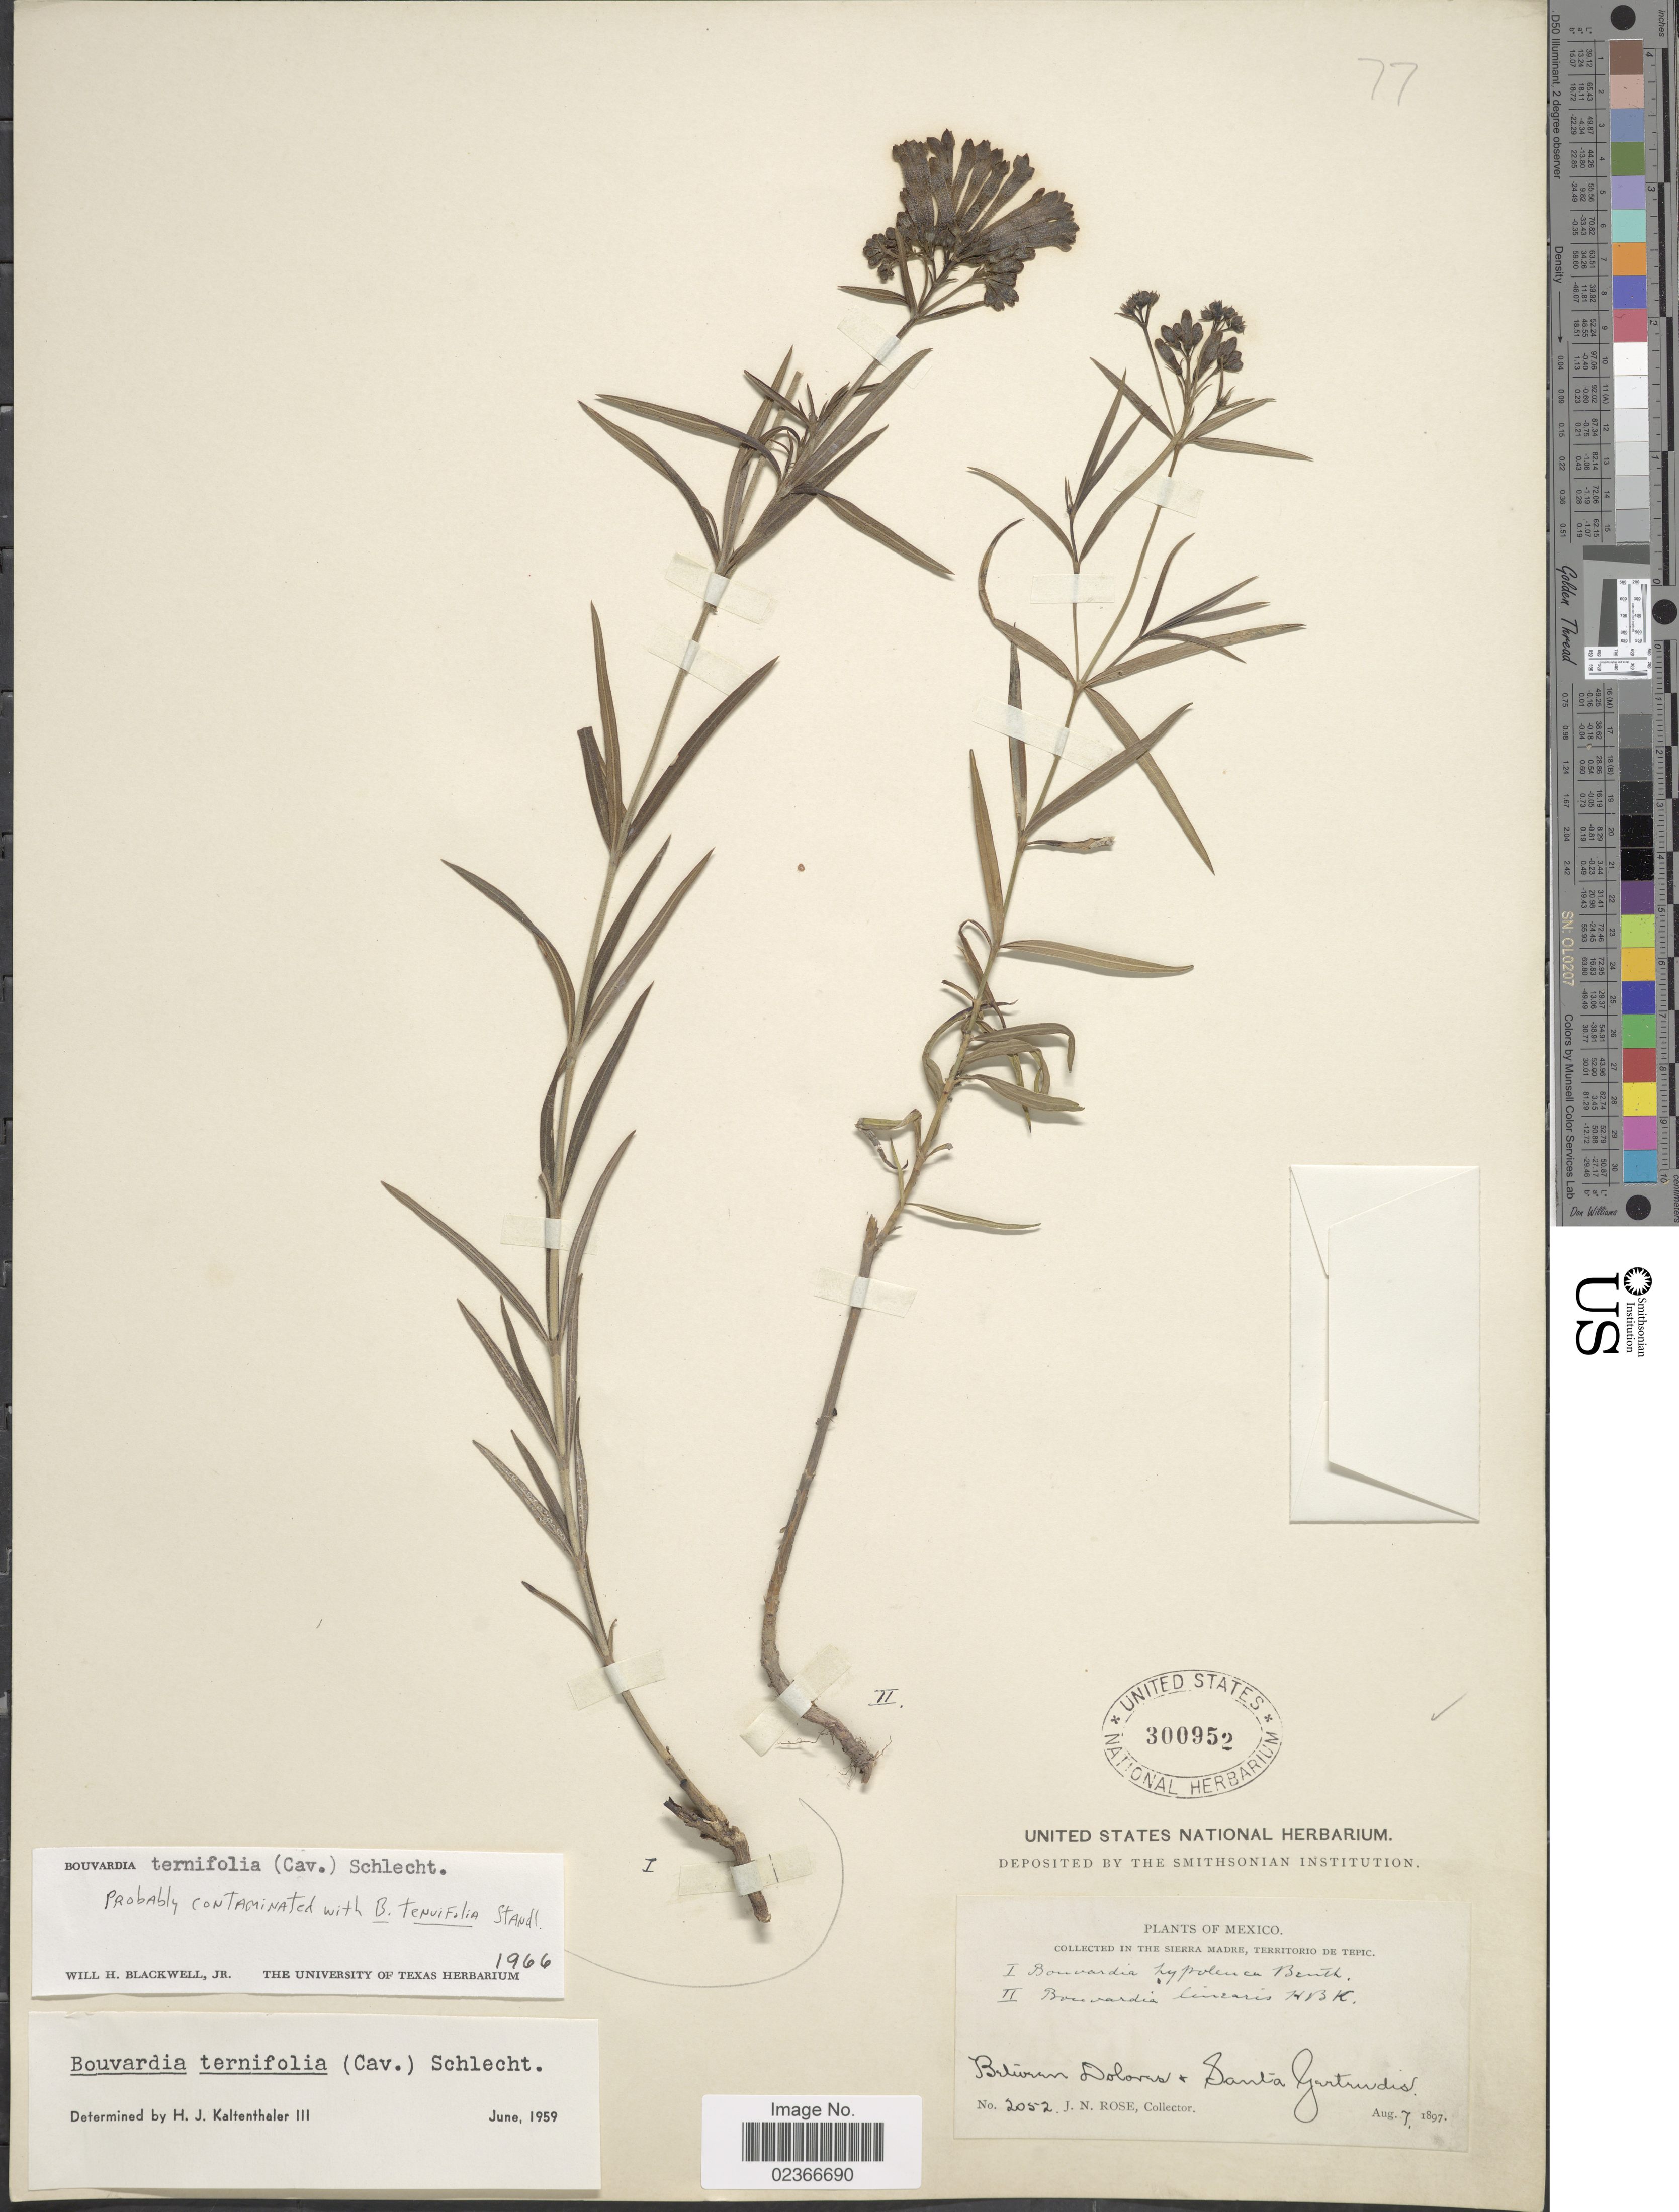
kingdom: Plantae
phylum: Tracheophyta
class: Magnoliopsida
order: Gentianales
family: Rubiaceae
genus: Bouvardia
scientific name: Bouvardia ternifolia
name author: (Cav.) Schltdl.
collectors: J. N. Rose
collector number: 2052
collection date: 1897-08-07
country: Mexico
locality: Sierra Madre, Territorio de Tepic. Between Dolores + Santa Gertrudis.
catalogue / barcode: US 300952